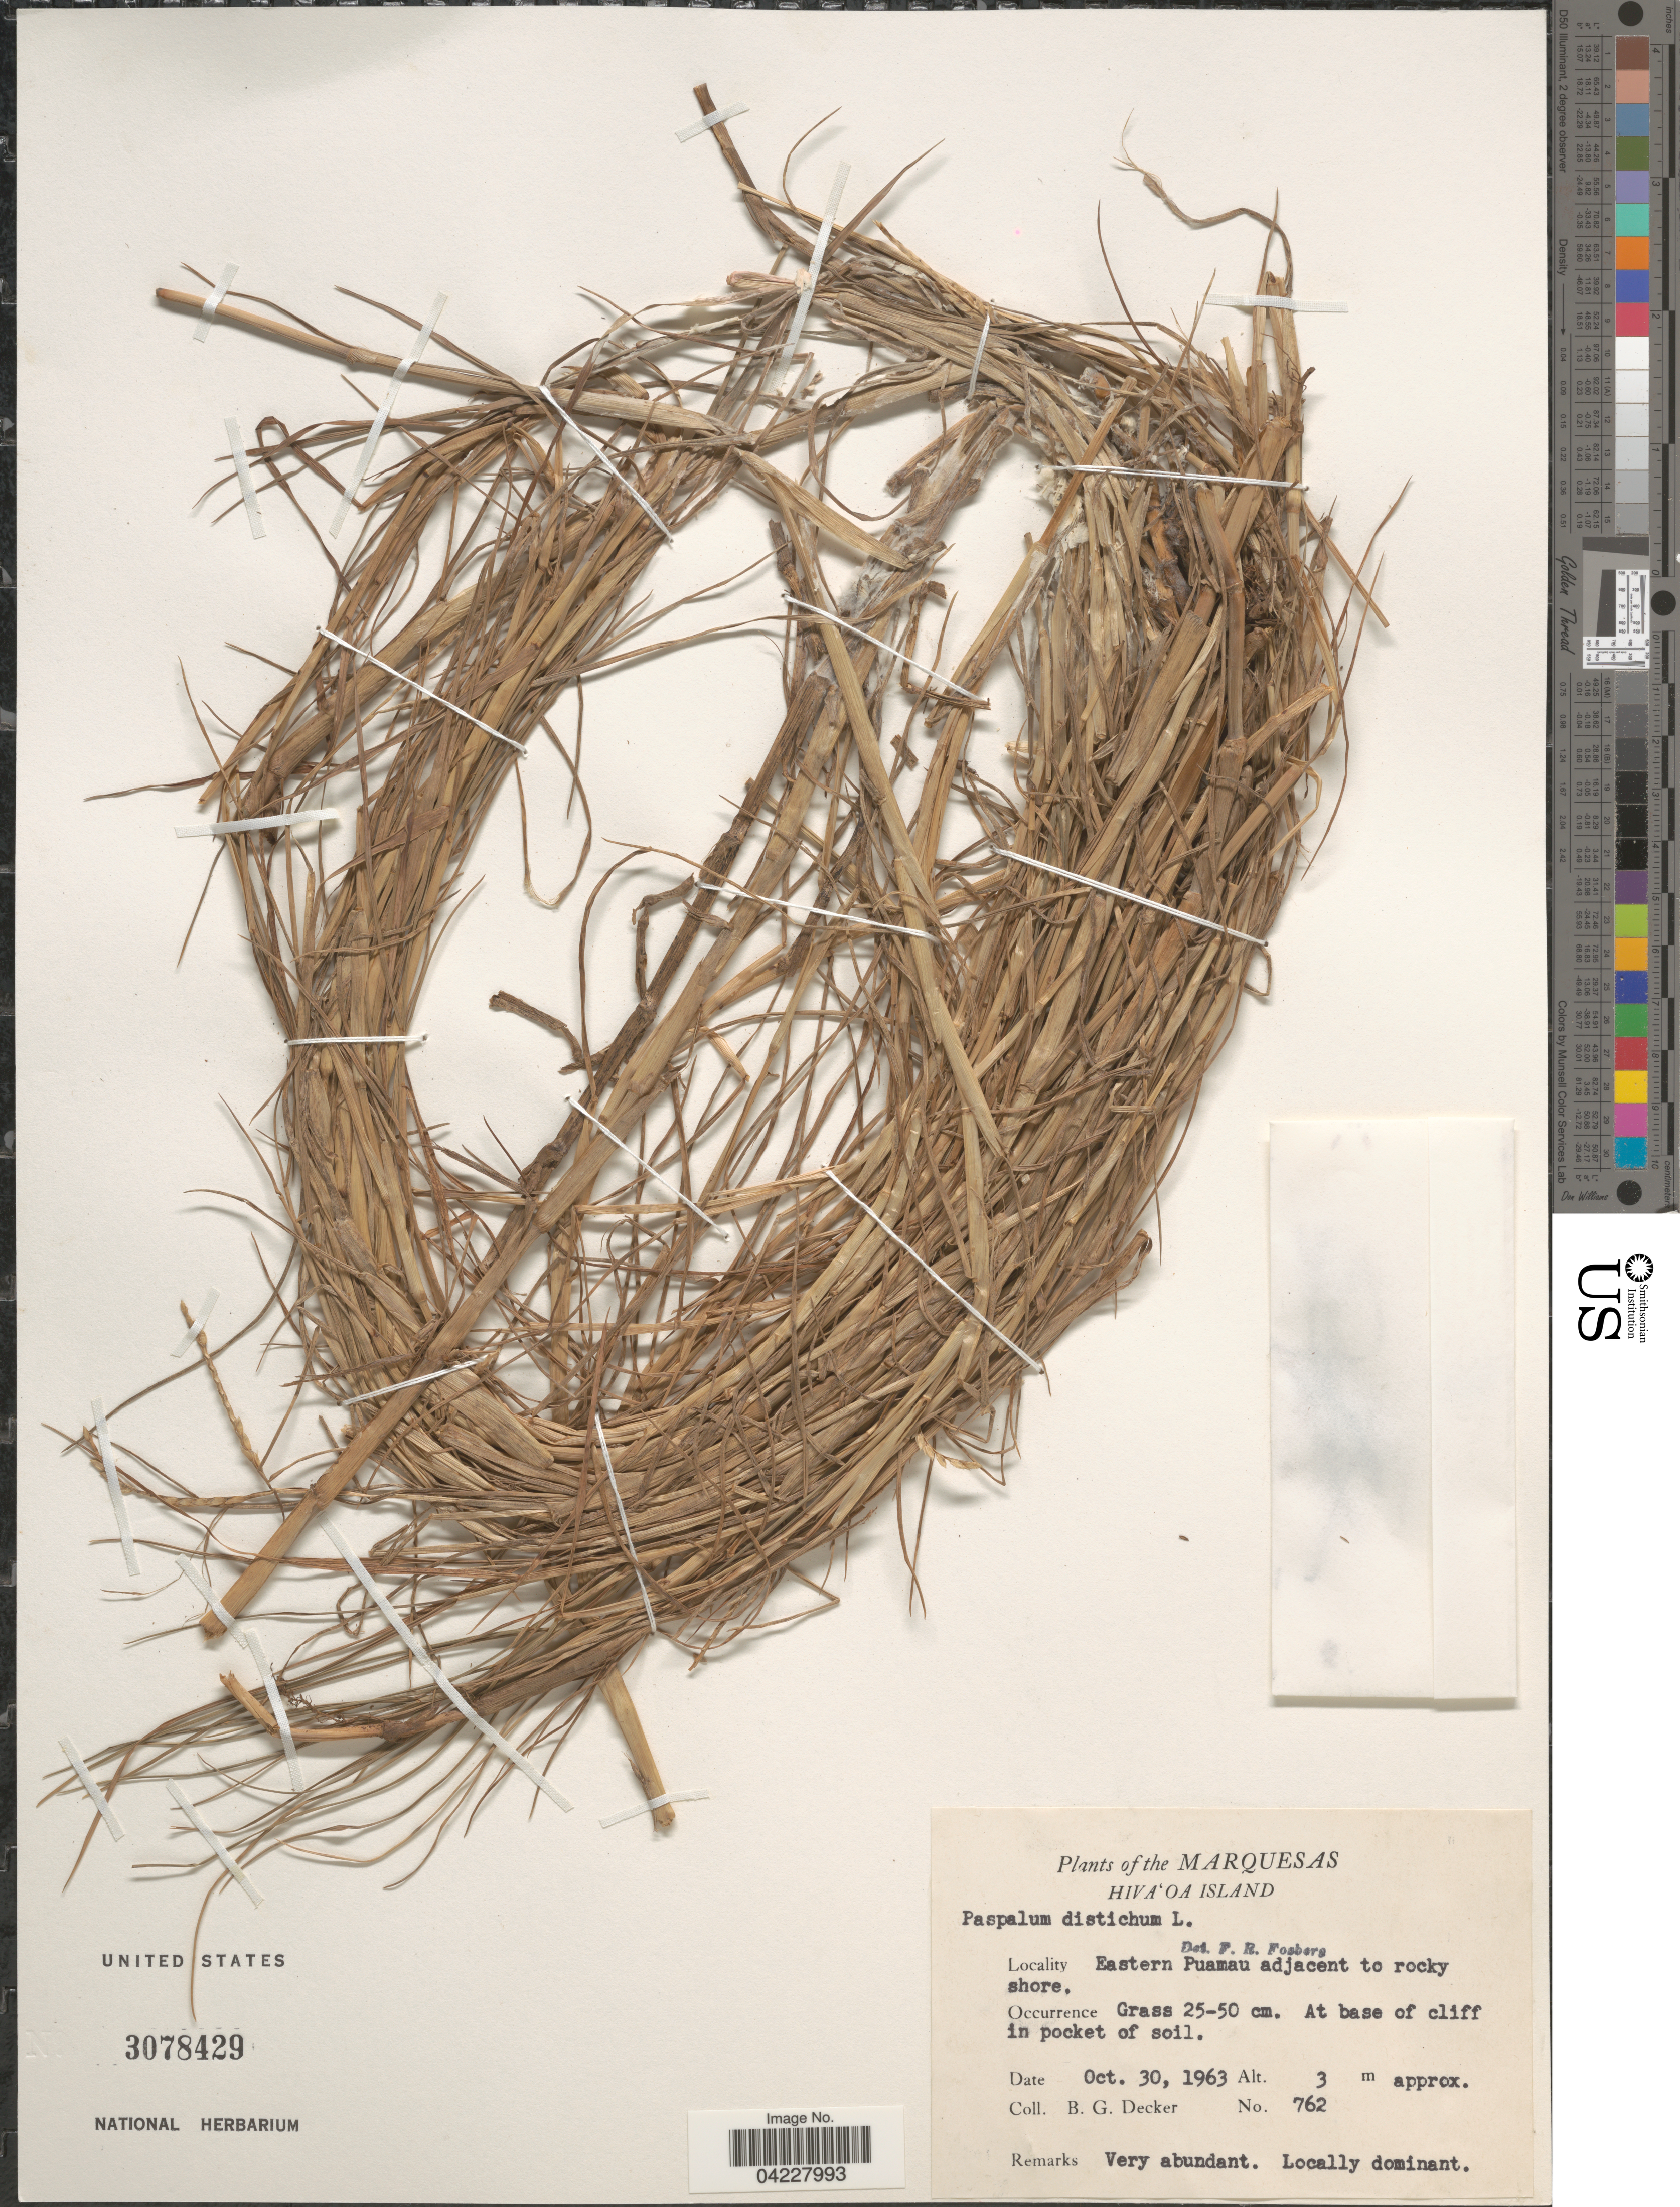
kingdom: Plantae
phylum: Tracheophyta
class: Liliopsida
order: Poales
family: Poaceae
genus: Paspalum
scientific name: Paspalum distichum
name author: L.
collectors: B. G. Decker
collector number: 762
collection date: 1963-10-30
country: French Polynesia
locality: The Marquesas. Hiva'oa Island. Eastern Puamau adjacent to rocky shore.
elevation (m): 3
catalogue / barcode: US 3078429